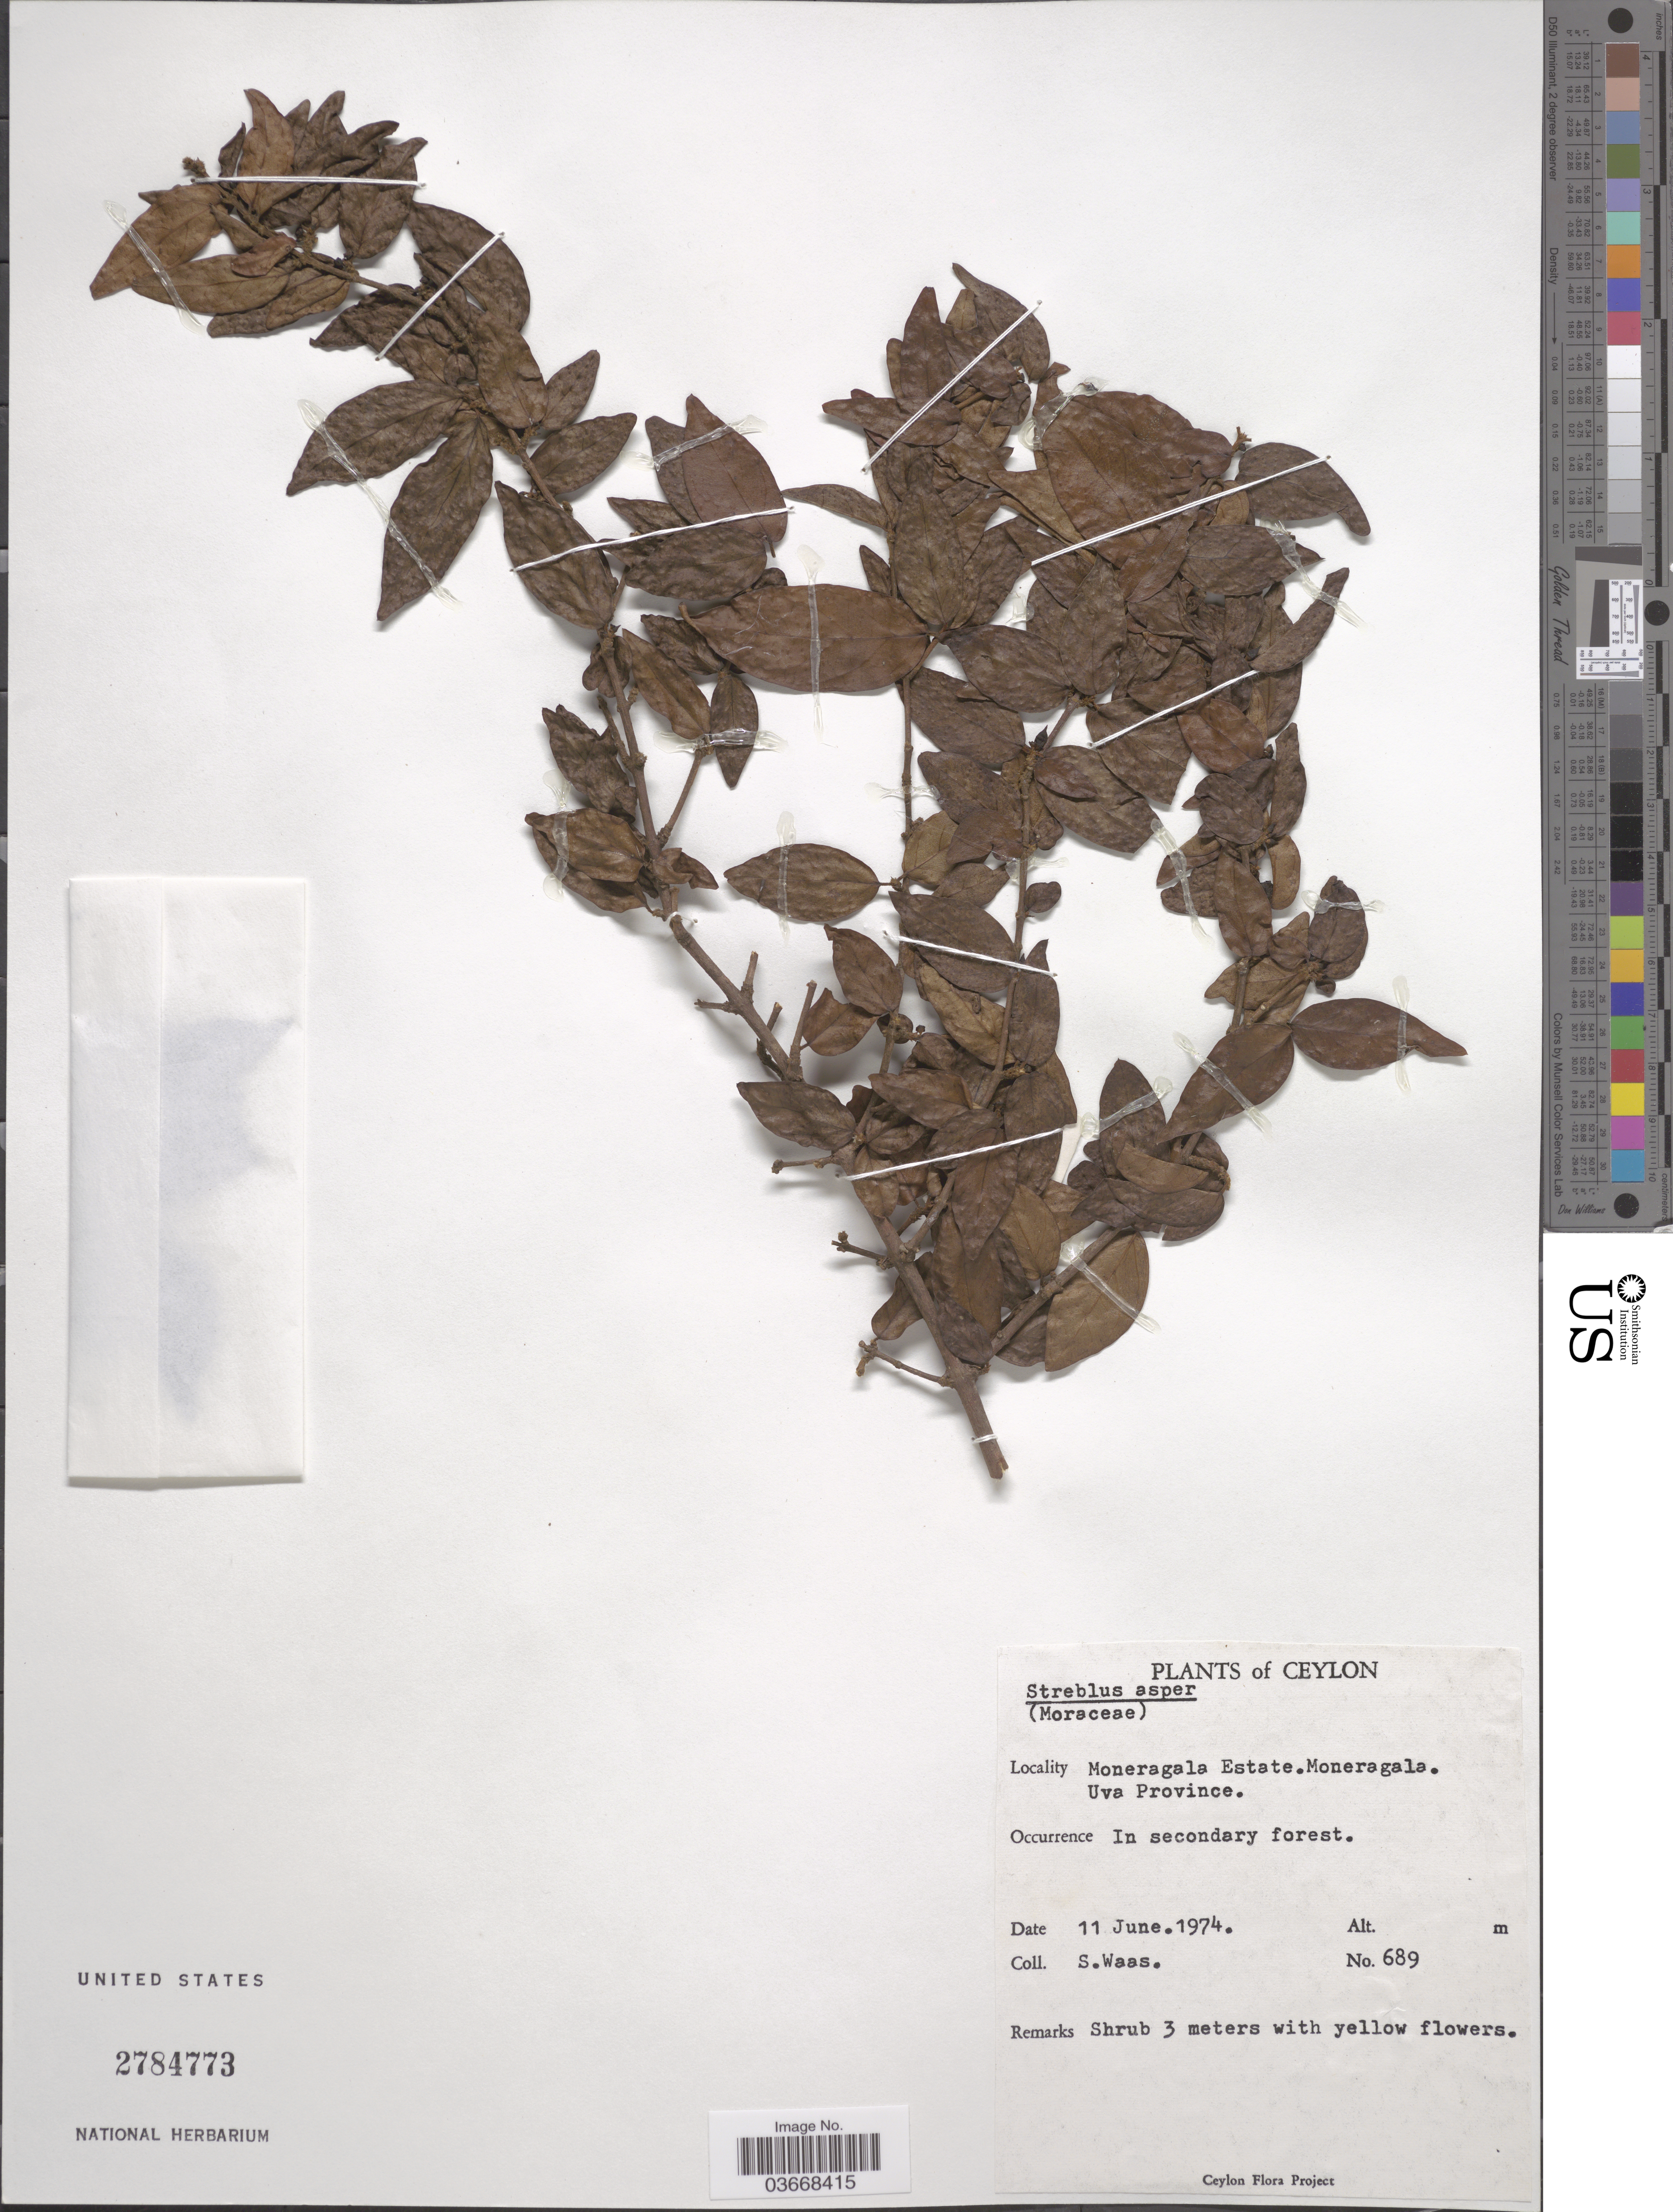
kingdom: Plantae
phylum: Tracheophyta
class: Magnoliopsida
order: Rosales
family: Moraceae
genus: Streblus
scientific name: Streblus asper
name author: Lour.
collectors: S. Waas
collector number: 689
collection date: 1974-06-11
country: Sri Lanka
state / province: Uva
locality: Ceylon. Moneragala Estate. Moneragala.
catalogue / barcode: US 2784773